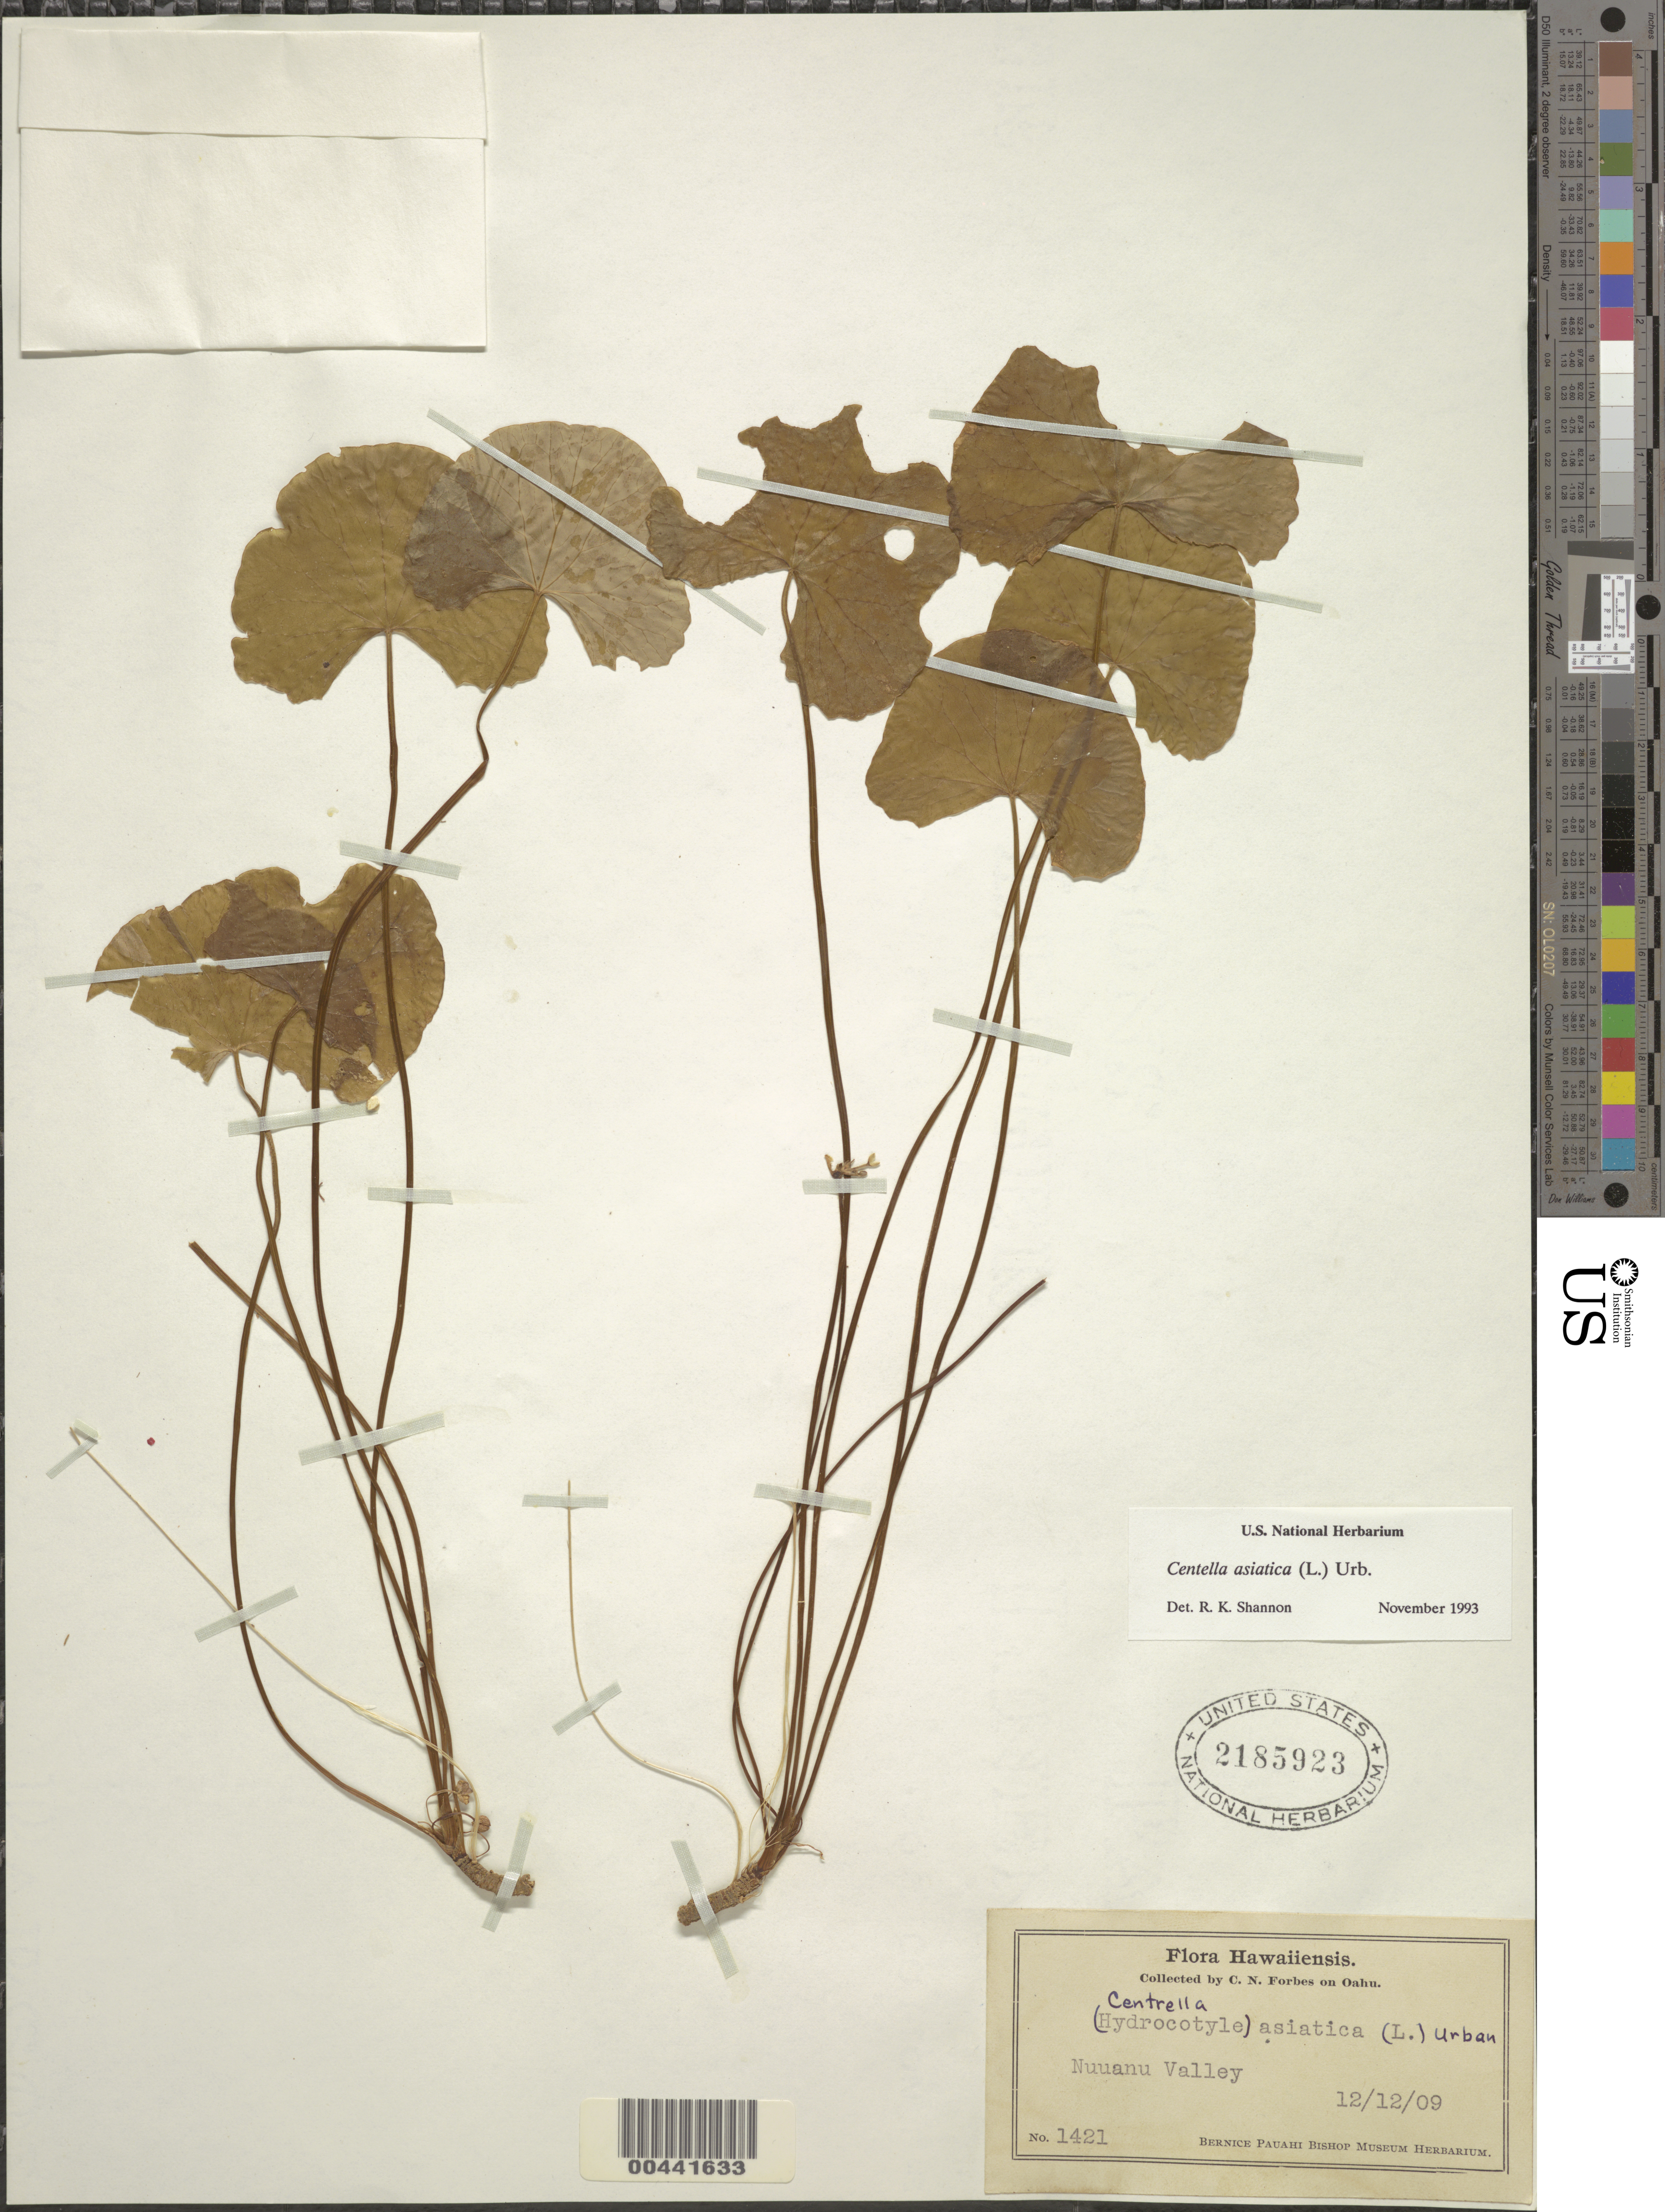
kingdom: Plantae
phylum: Tracheophyta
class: Magnoliopsida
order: Apiales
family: Apiaceae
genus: Centella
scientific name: Centella asiatica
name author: (L.) Urb.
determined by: Shannon, R. K., (UNITED STATES)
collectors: C. N. Forbes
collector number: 1421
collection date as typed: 12 Dec 1909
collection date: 1909-12-12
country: United States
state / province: Hawaii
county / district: Honolulu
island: Oahu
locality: Nuuanu Valley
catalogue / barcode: US 2185923